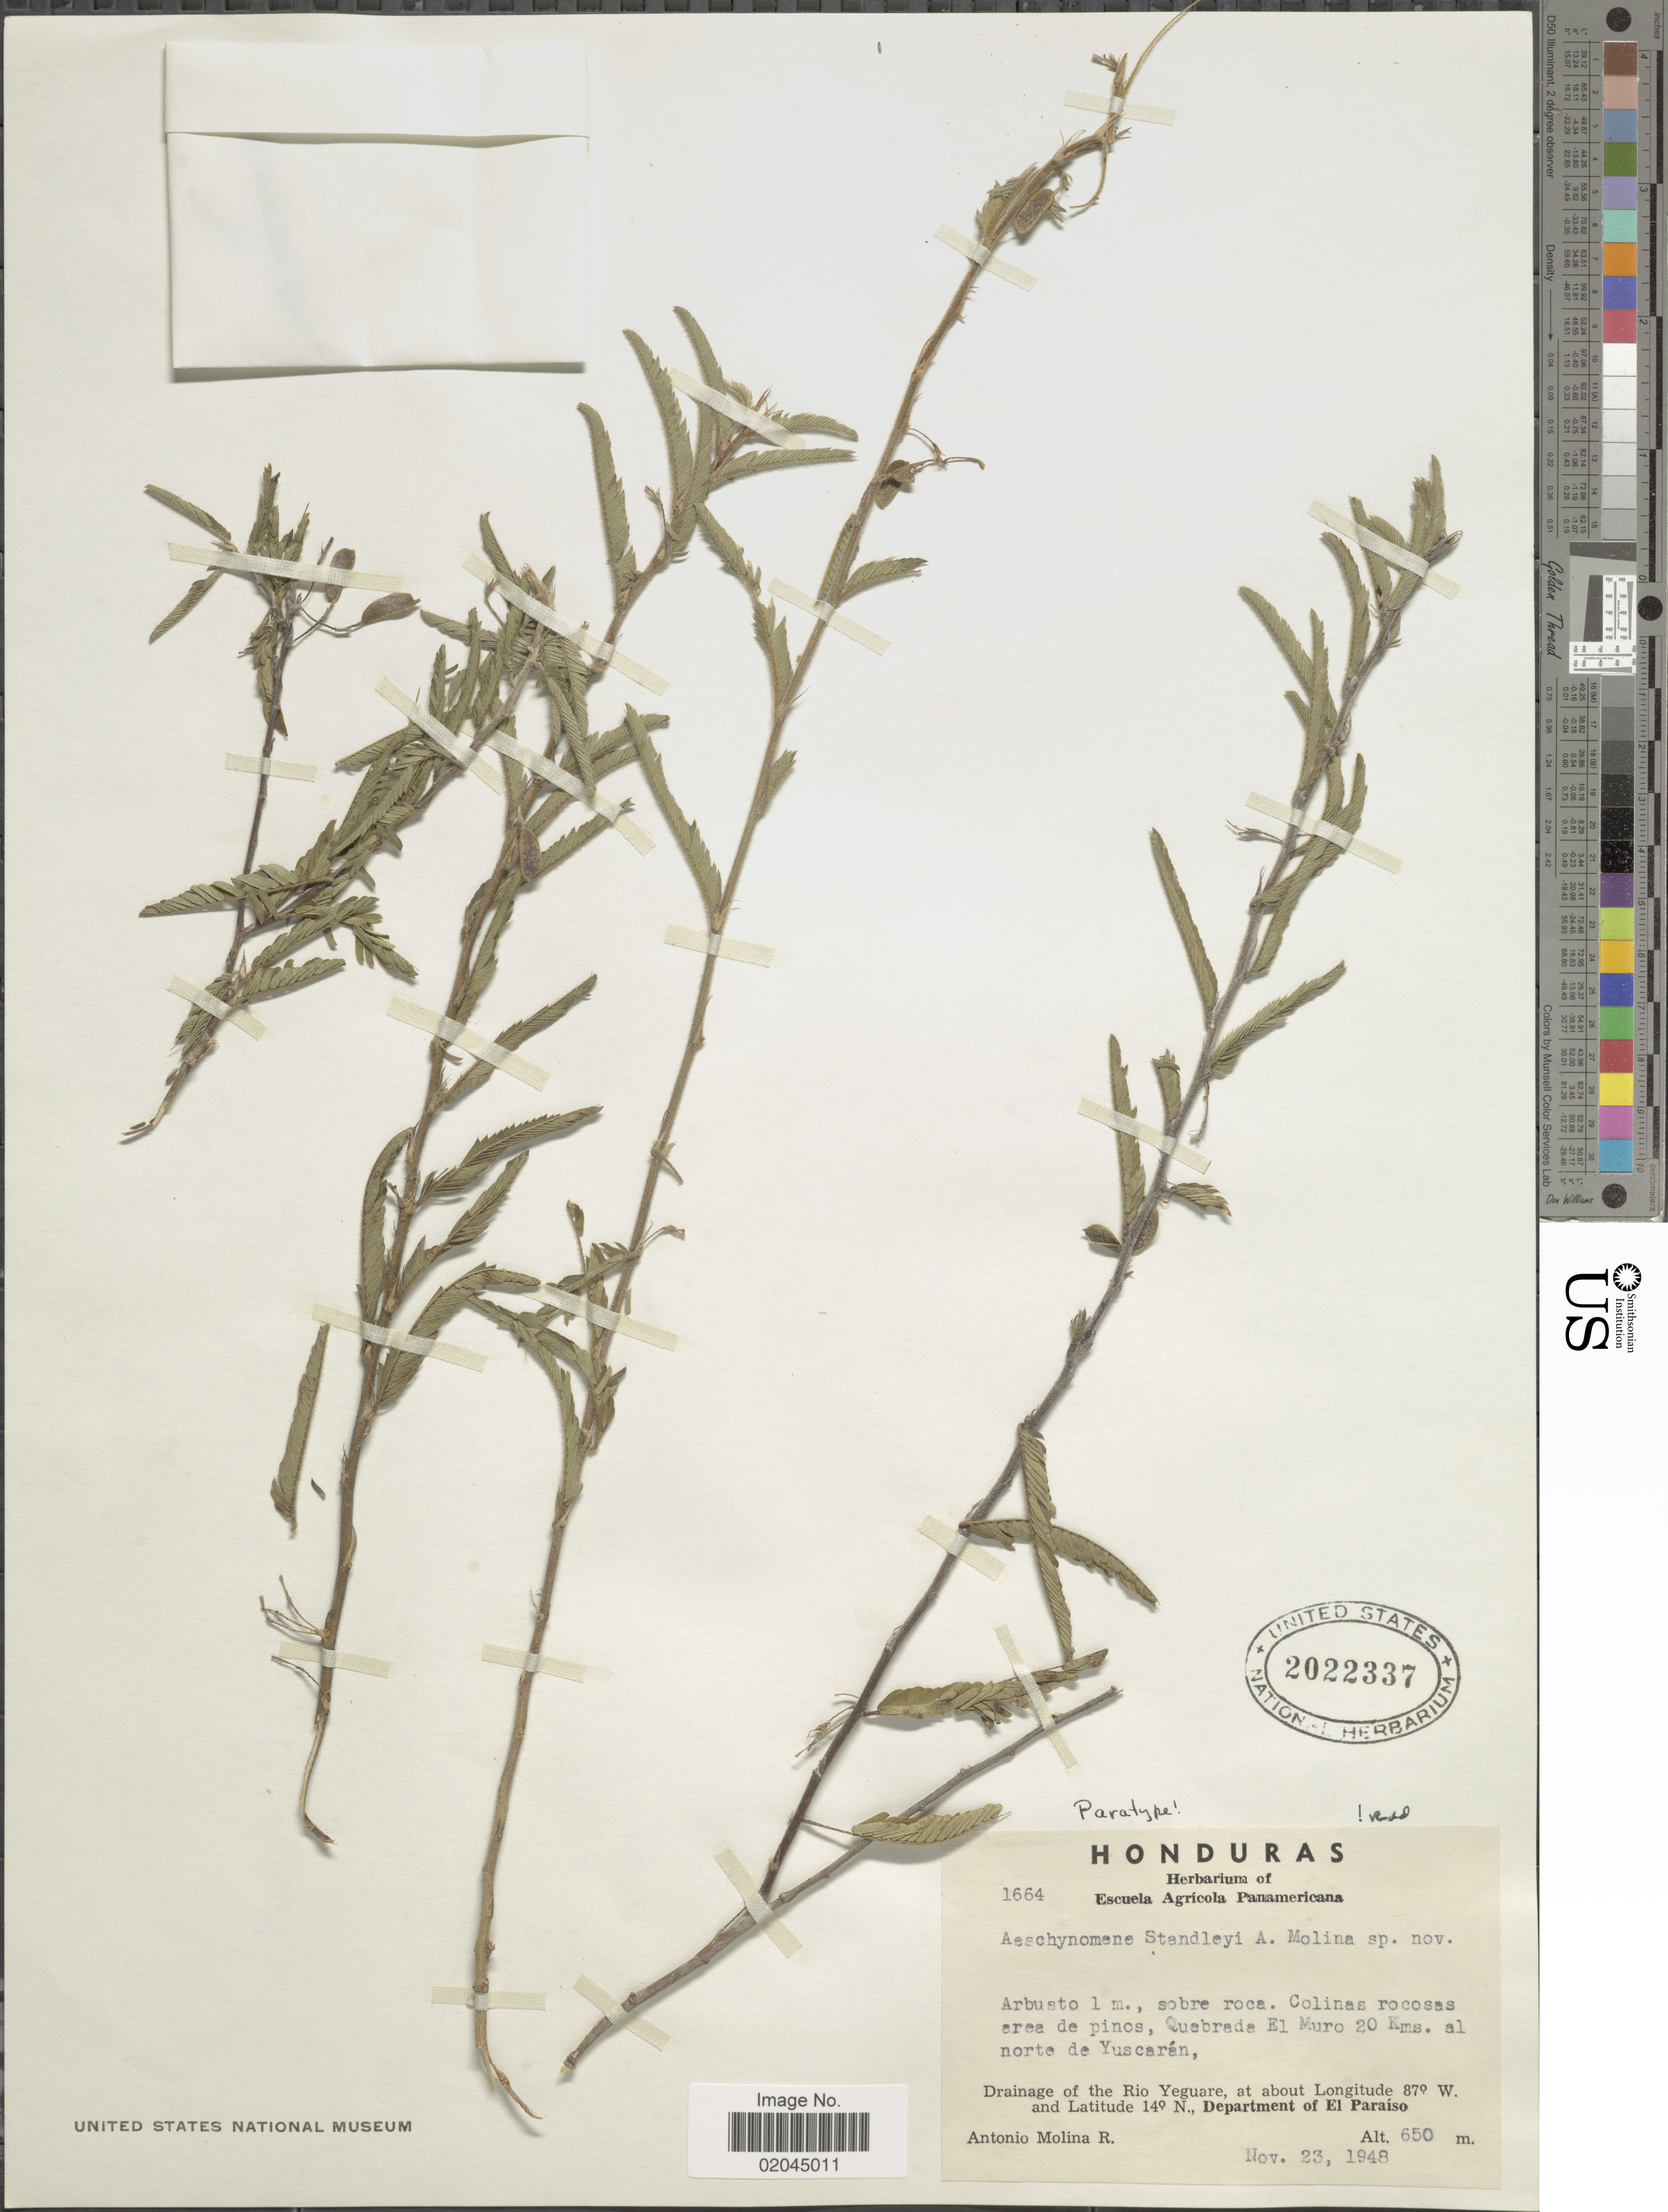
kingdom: Plantae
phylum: Tracheophyta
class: Magnoliopsida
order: Fabales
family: Fabaceae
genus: Aeschynomene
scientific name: Aeschynomene standleyi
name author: Ant. Molina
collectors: A. Molina R.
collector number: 1664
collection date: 1948-11-23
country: Honduras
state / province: El Paraíso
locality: Drainage of the Rio Yeguare, Department of El Paraiso, Quebrada El Muro 20 kms al norte de Yuscaran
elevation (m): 650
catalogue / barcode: US 2022337